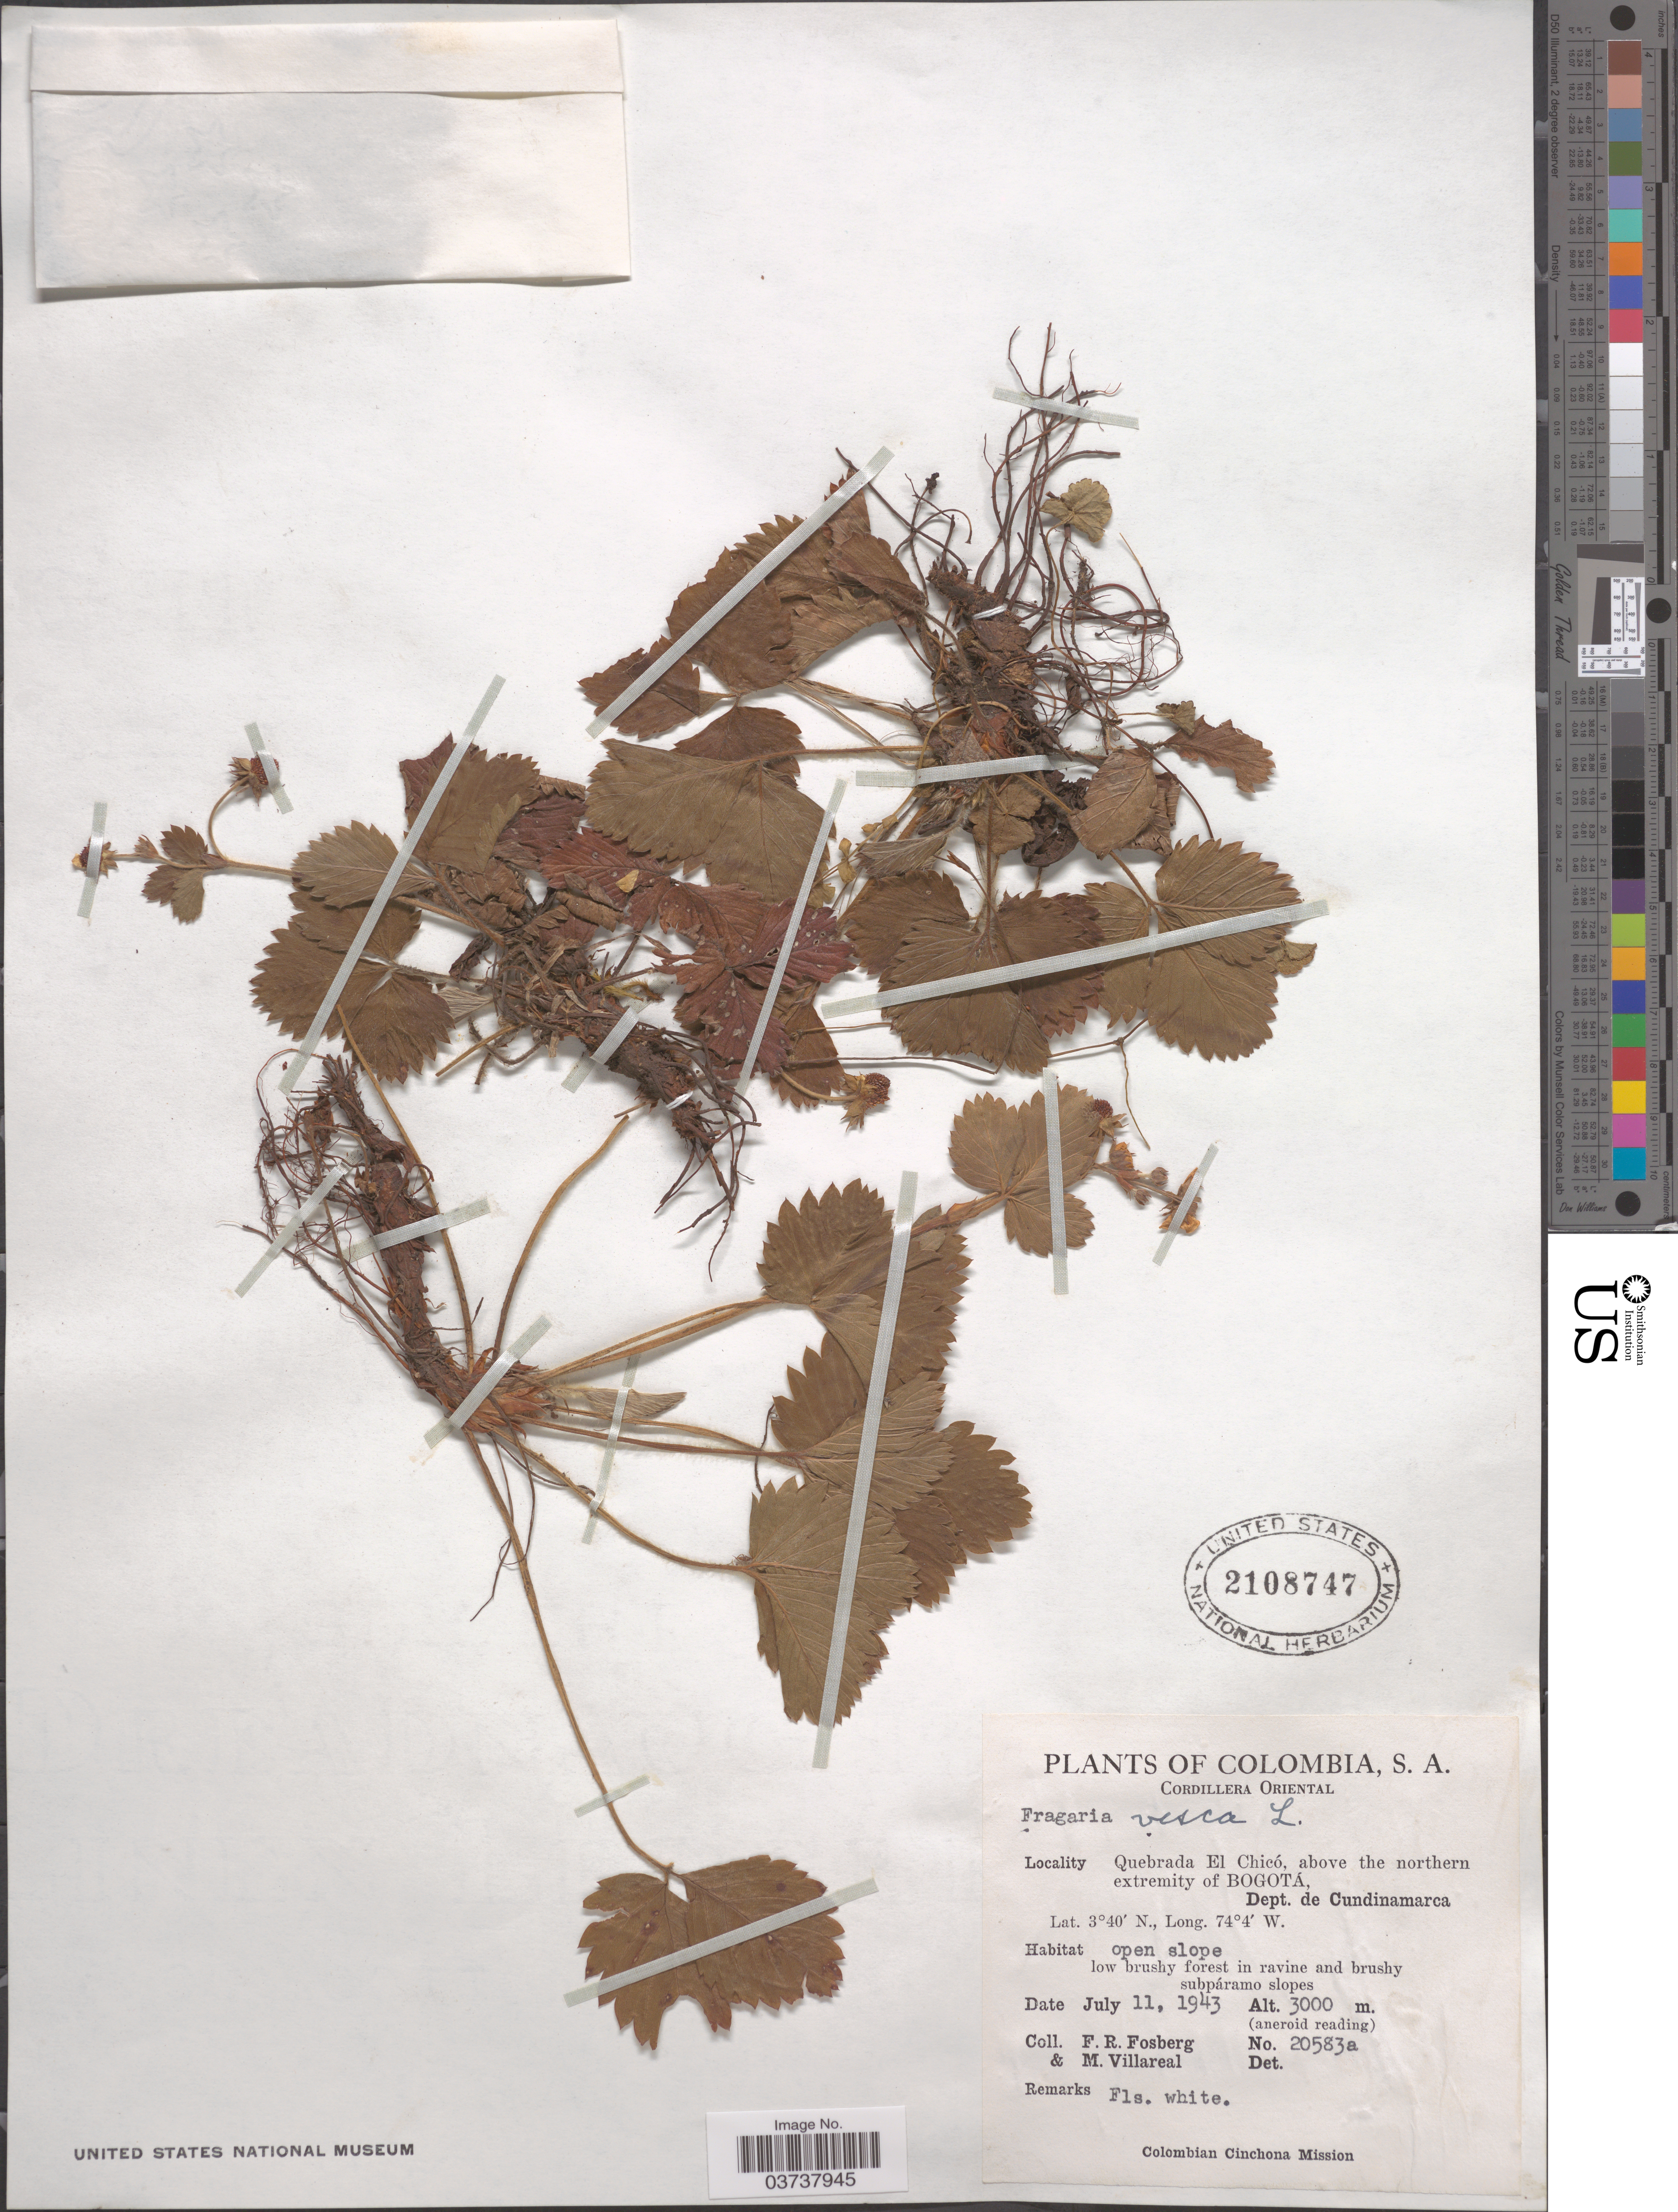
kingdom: Plantae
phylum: Tracheophyta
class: Magnoliopsida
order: Rosales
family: Rosaceae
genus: Fragaria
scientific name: Fragaria vesca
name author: L.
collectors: F. R. Fosberg & M. Villareal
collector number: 20583a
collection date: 1943-07-11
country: Colombia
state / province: Cundinamarca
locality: Cordillera Oriental. Quebrada El Chicó, above the northern extremity of Bogotá, Dept. de Cundinamarca.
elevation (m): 3000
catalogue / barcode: US 2108747